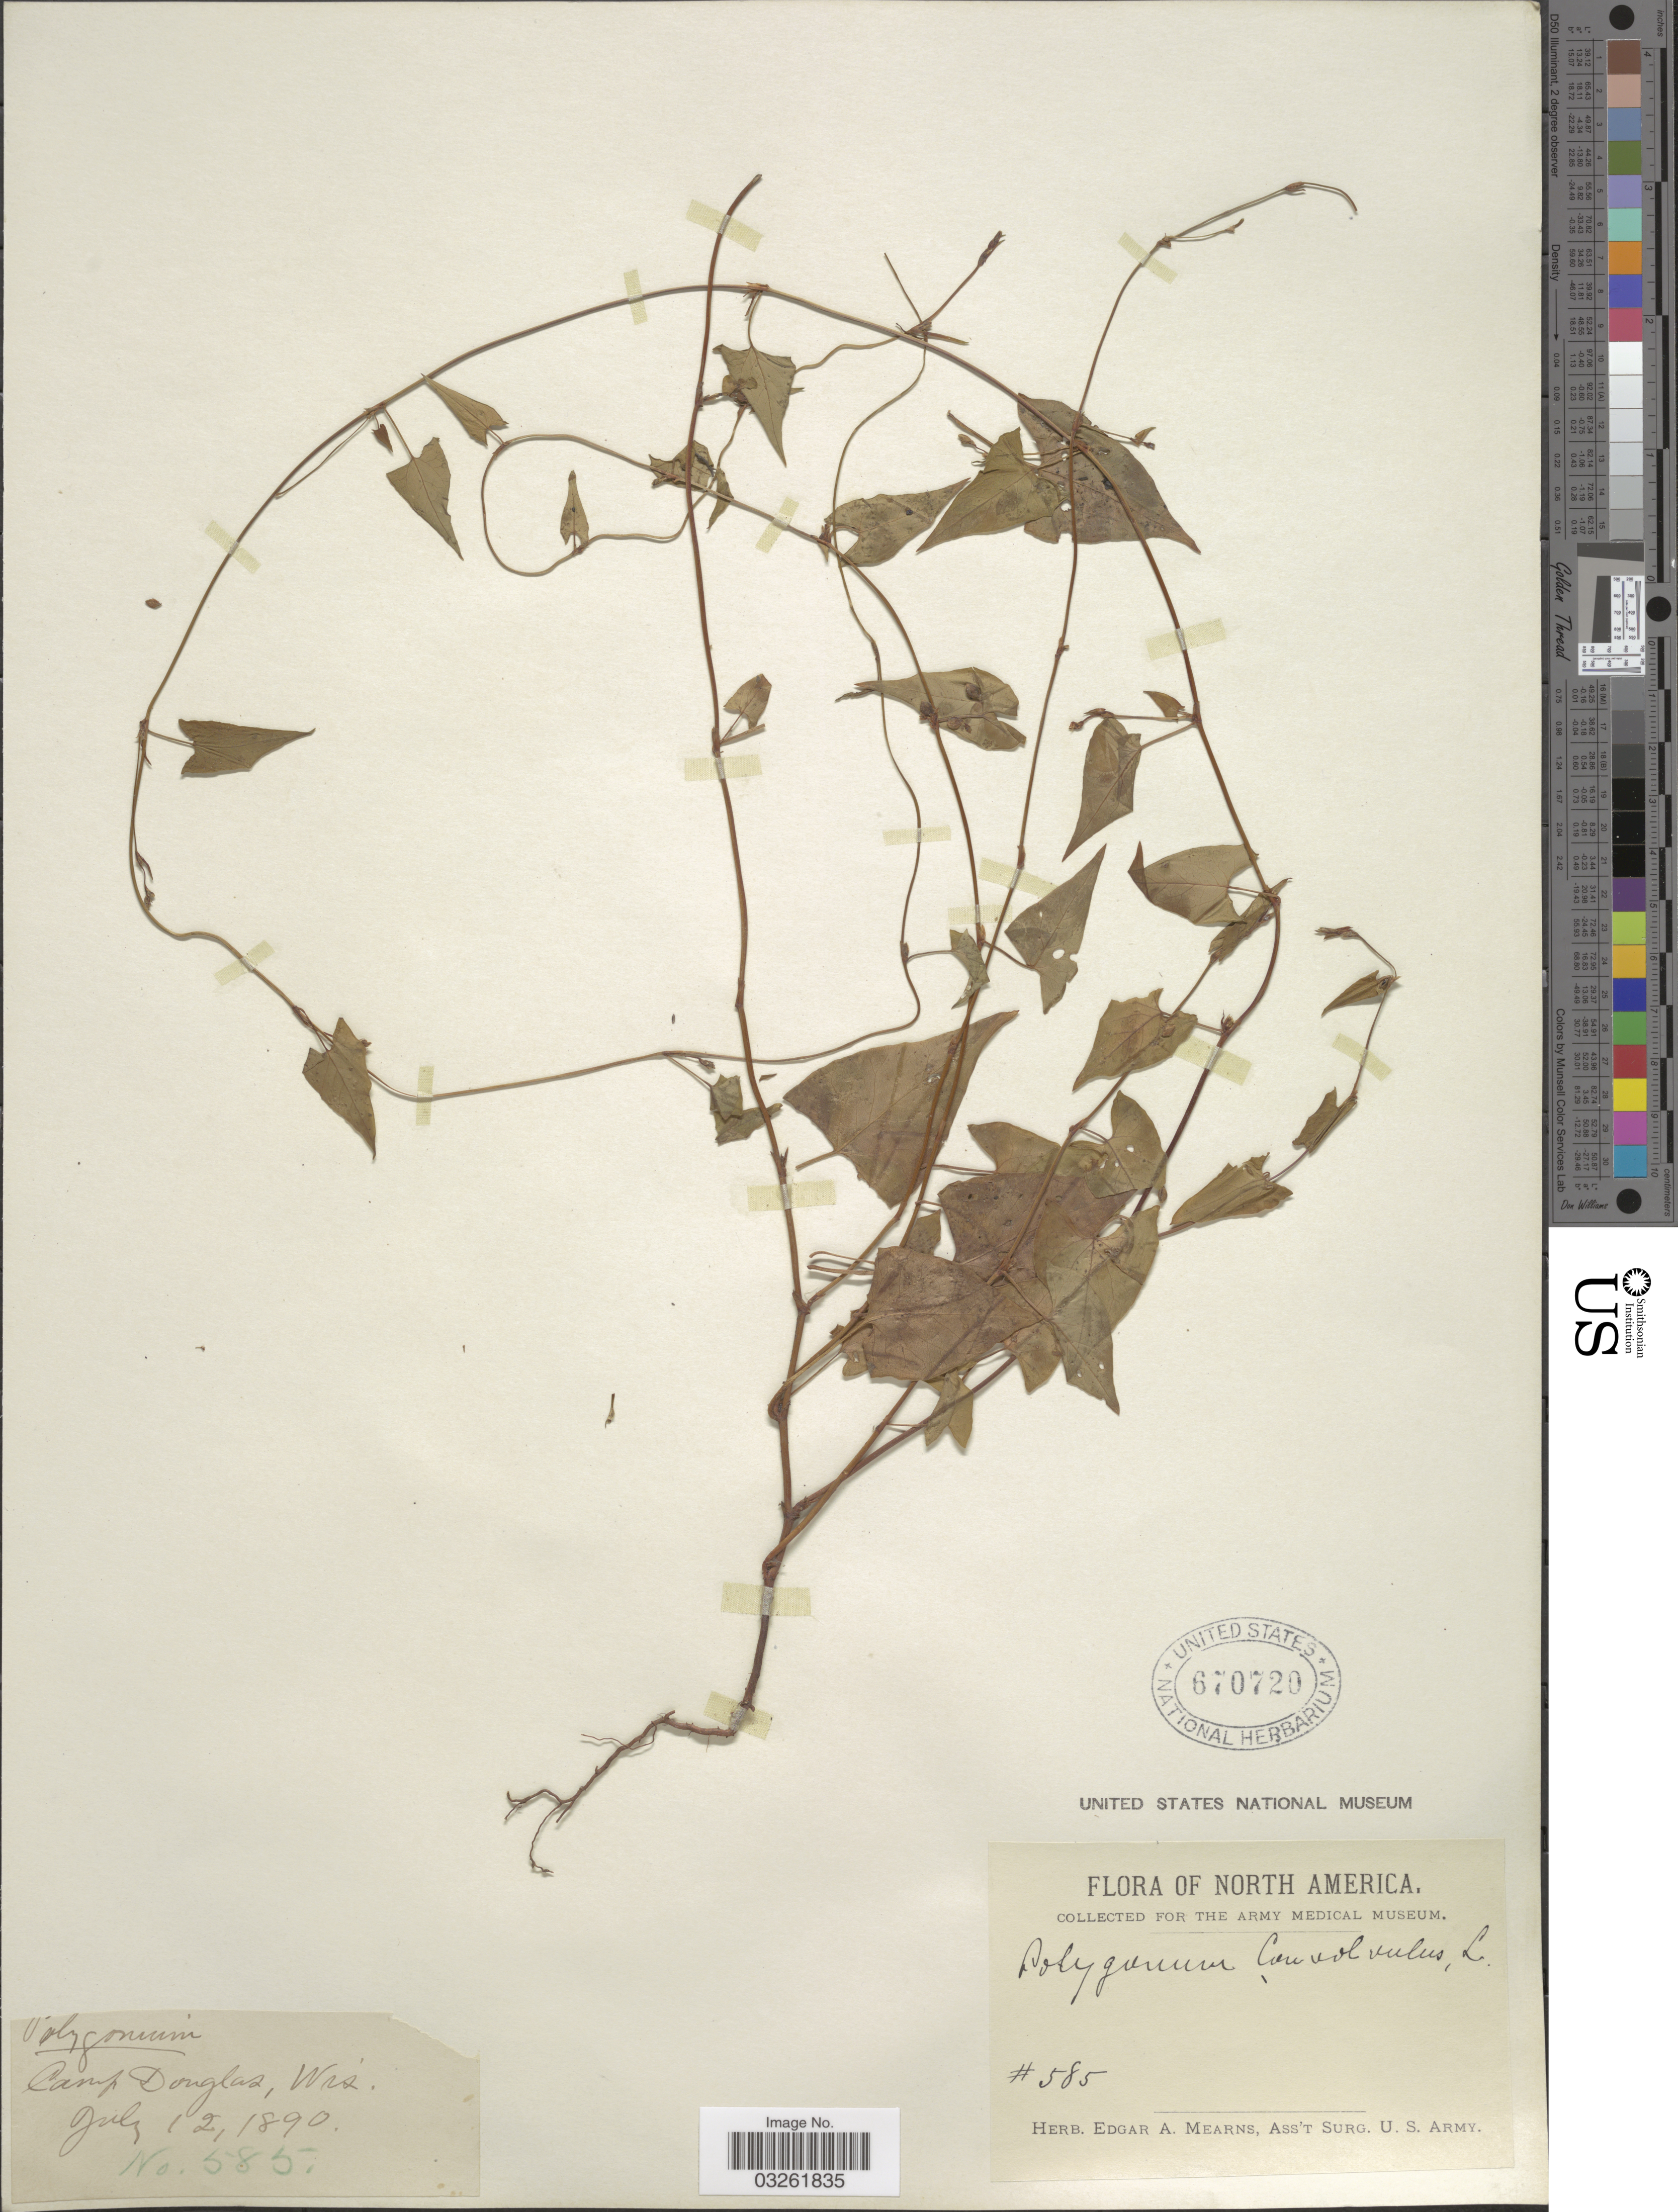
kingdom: Plantae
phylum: Tracheophyta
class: Magnoliopsida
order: Caryophyllales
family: Polygonaceae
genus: Fallopia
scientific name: Fallopia convolvulus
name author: (L.) Á. Löve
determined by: Strong, M. T., (US), Smithsonian Institution - National Museum of Natural History (UNITED STATES)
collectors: E. A. Mearns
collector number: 585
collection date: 1890-07-12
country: United States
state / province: Wisconsin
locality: Camp Douglas.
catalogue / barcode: US 670720